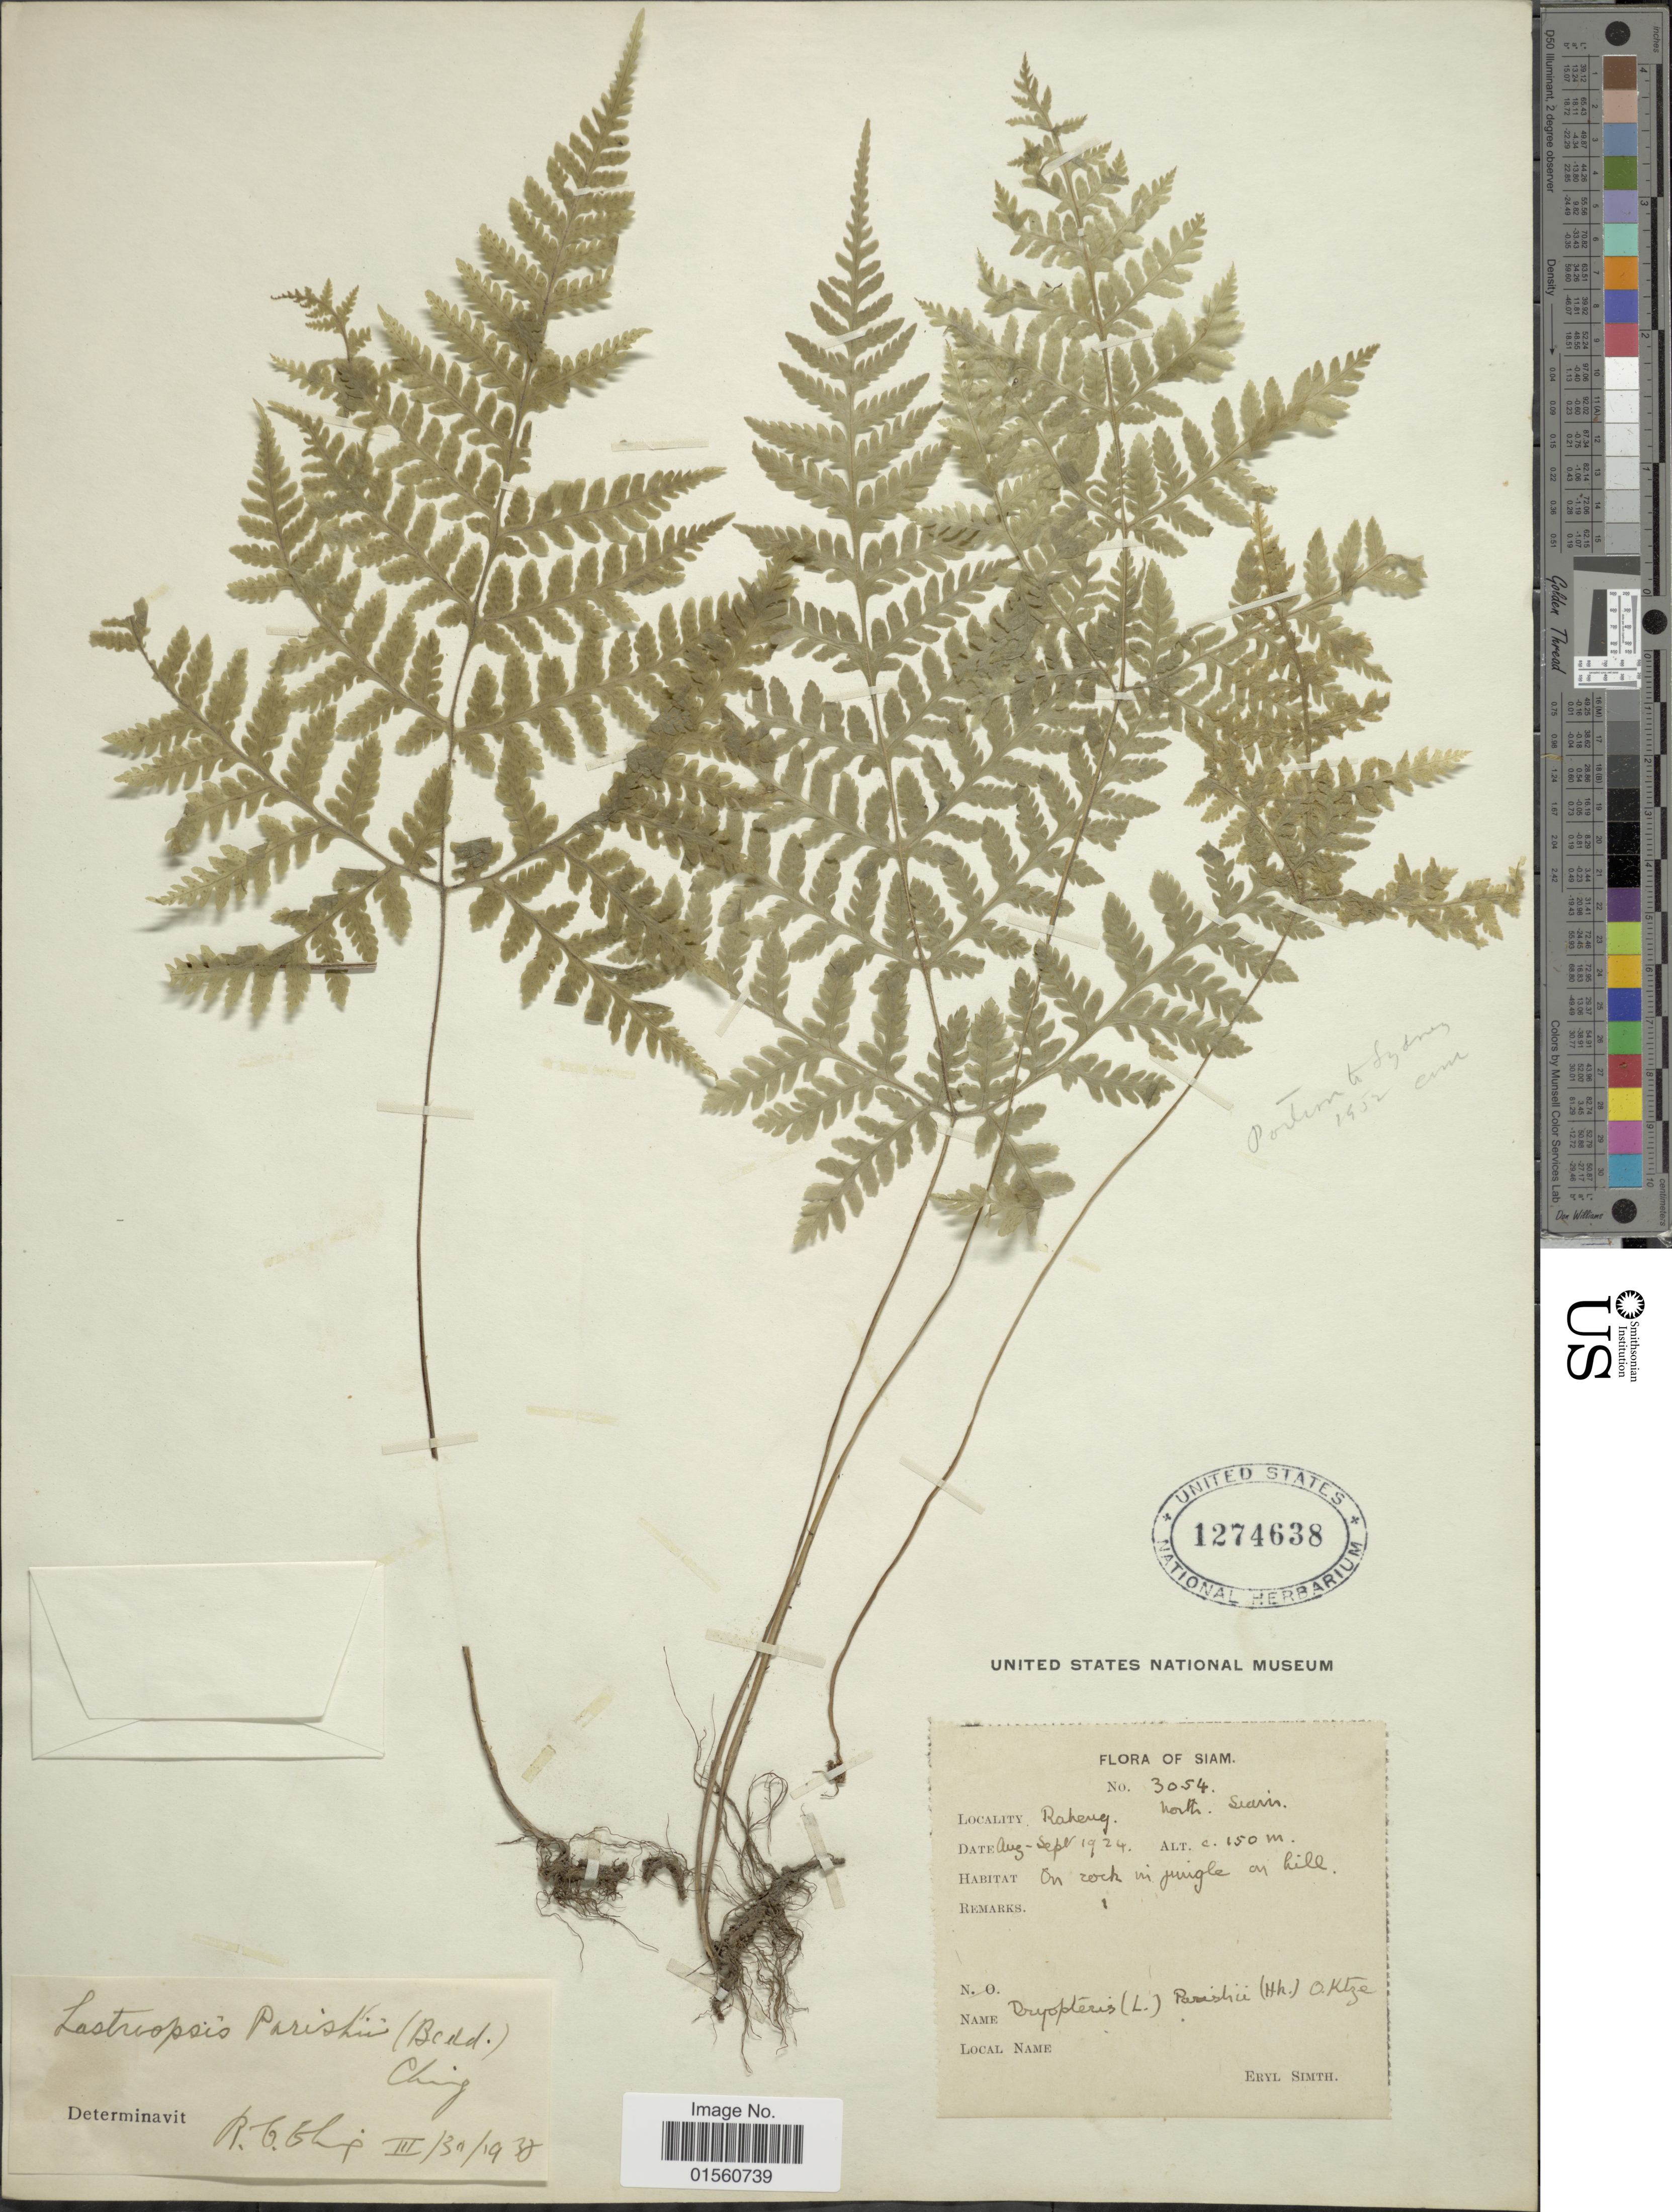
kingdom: Plantae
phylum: Tracheophyta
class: Polypodiopsida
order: Polypodiales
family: Dryopteridaceae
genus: Lastreopsis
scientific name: Lastreopsis parrishii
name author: (Hook.) Ching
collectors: E. Smith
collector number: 3054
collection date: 1924-08/1924-09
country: Thailand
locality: Ra [illegible text], North Learin [interpreted]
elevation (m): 150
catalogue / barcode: US 1274638